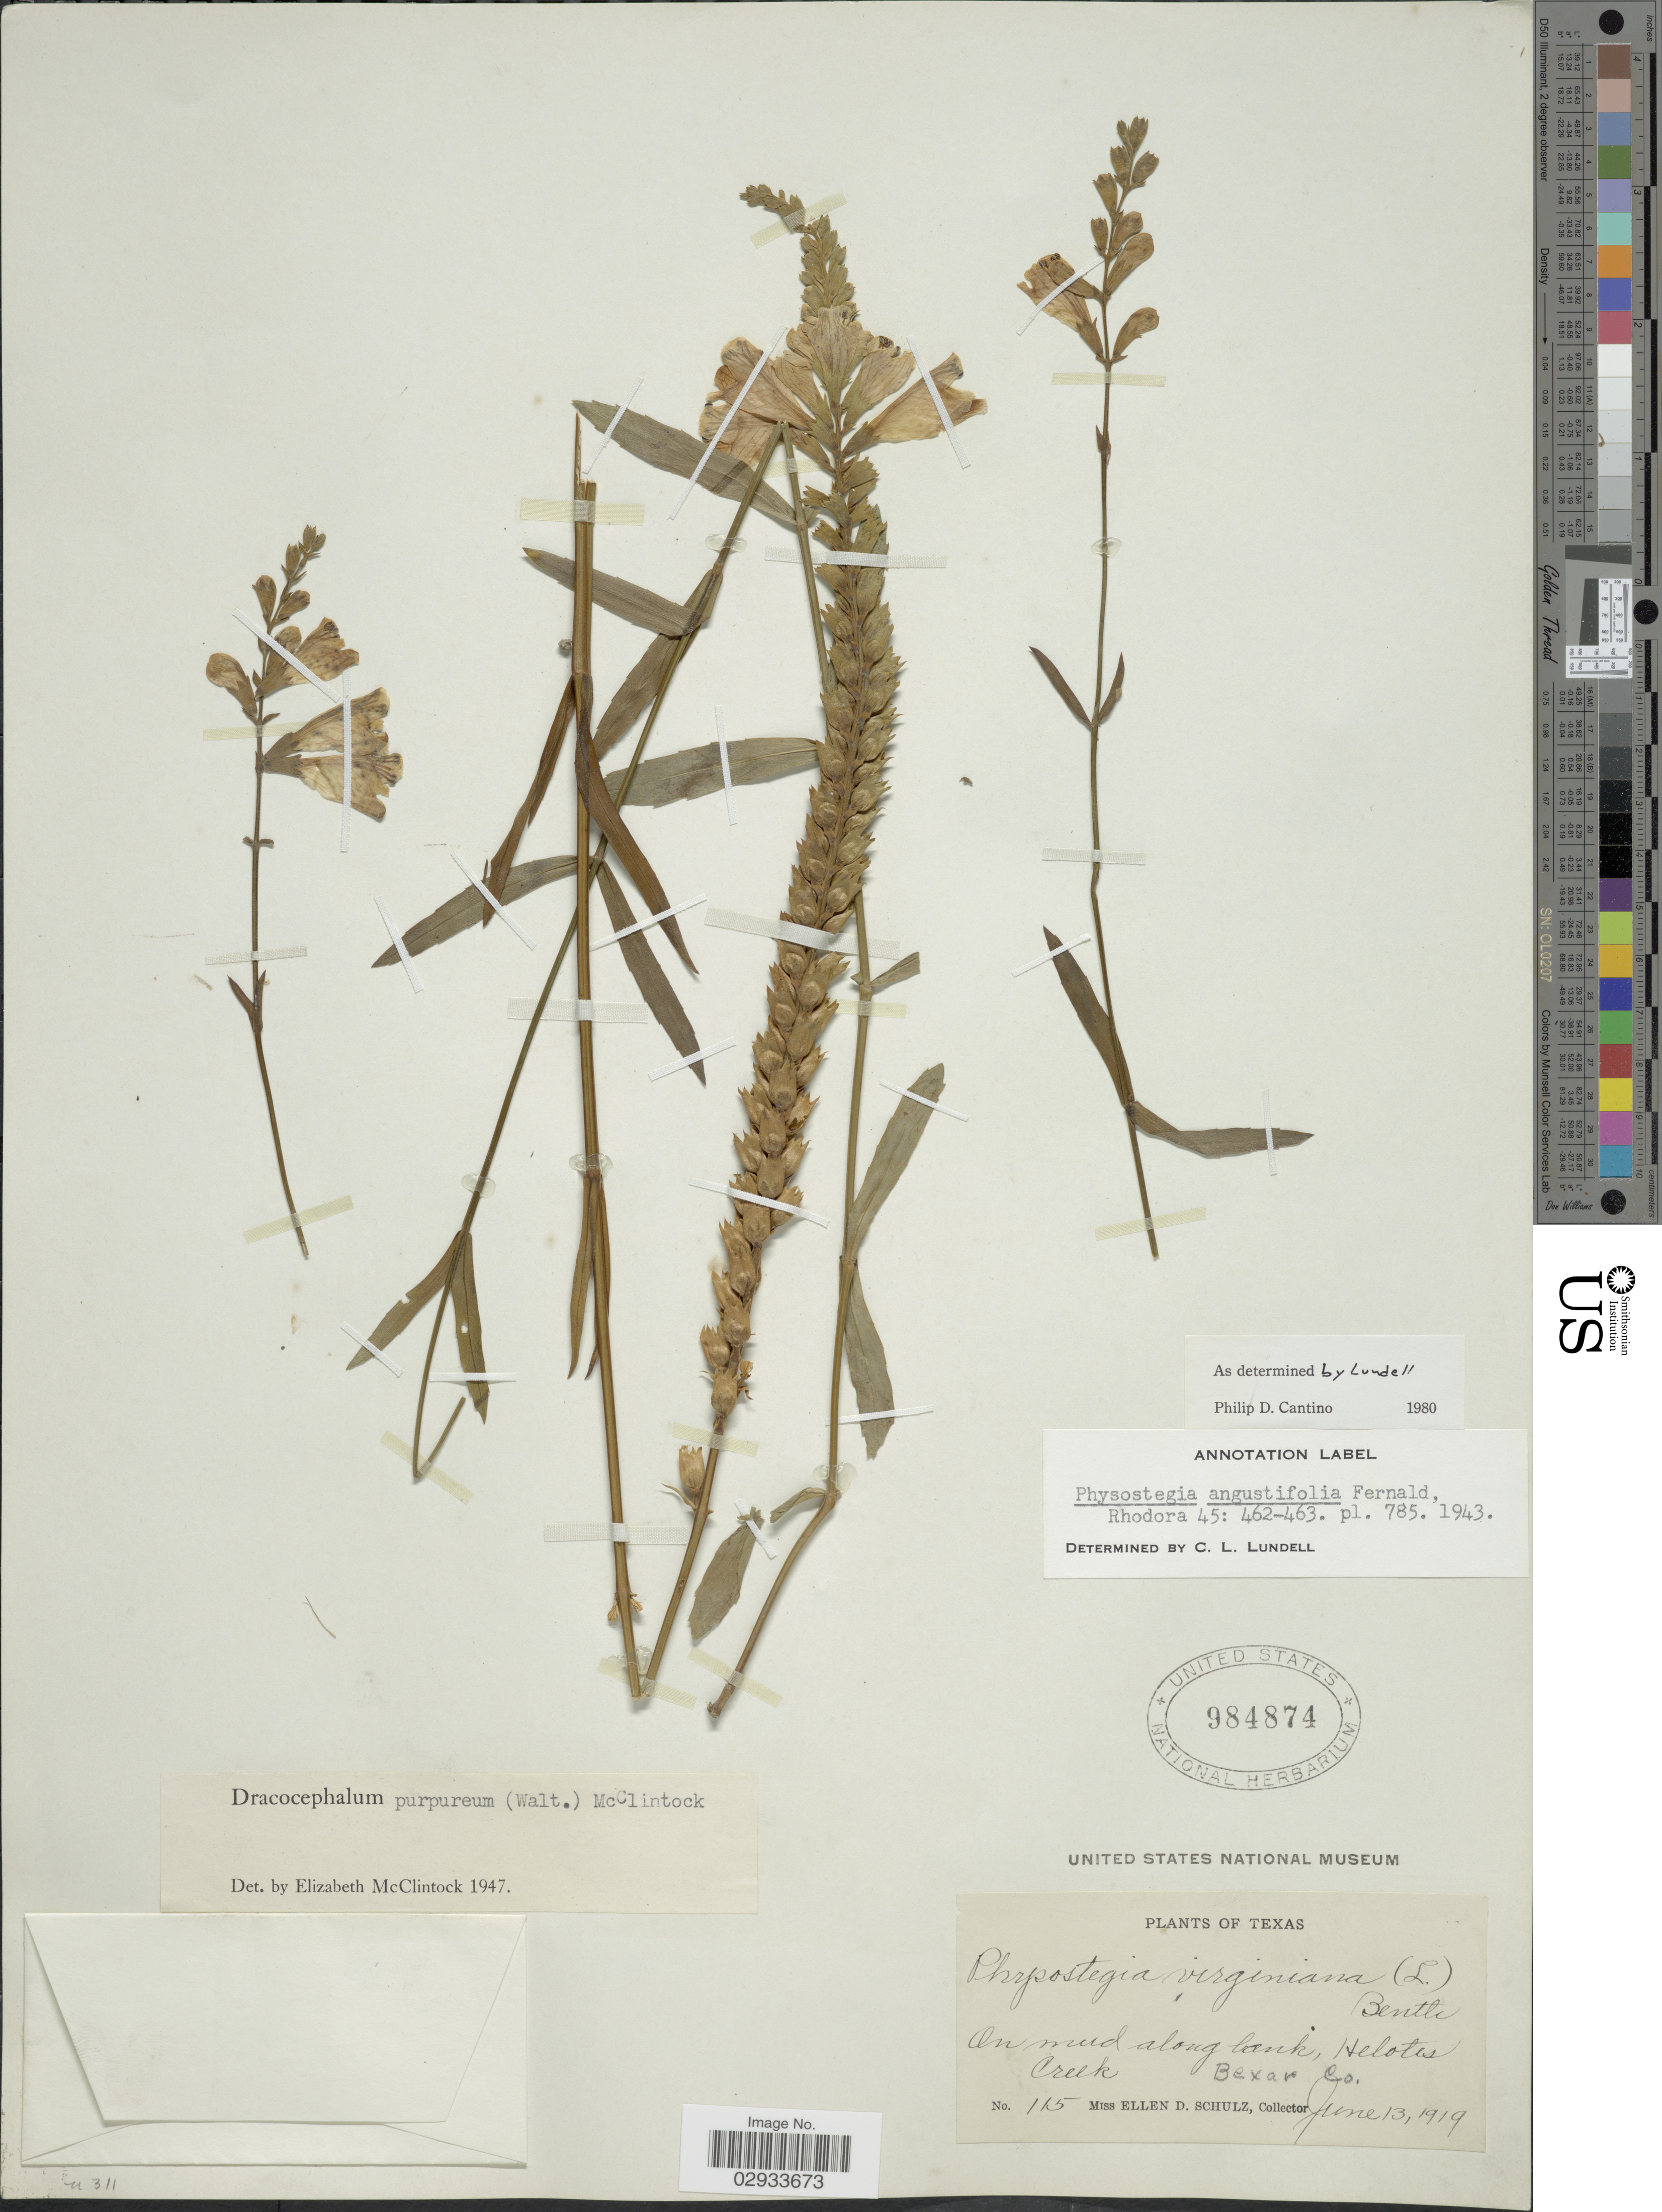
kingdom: Plantae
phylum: Tracheophyta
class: Magnoliopsida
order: Lamiales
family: Lamiaceae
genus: Physostegia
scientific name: Physostegia angustifolia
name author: Fernald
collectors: E. D. Schulz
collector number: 115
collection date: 1919-06-13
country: United States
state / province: Texas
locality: On mud along bank, Helotes Creek, Bexar Co.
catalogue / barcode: US 984874